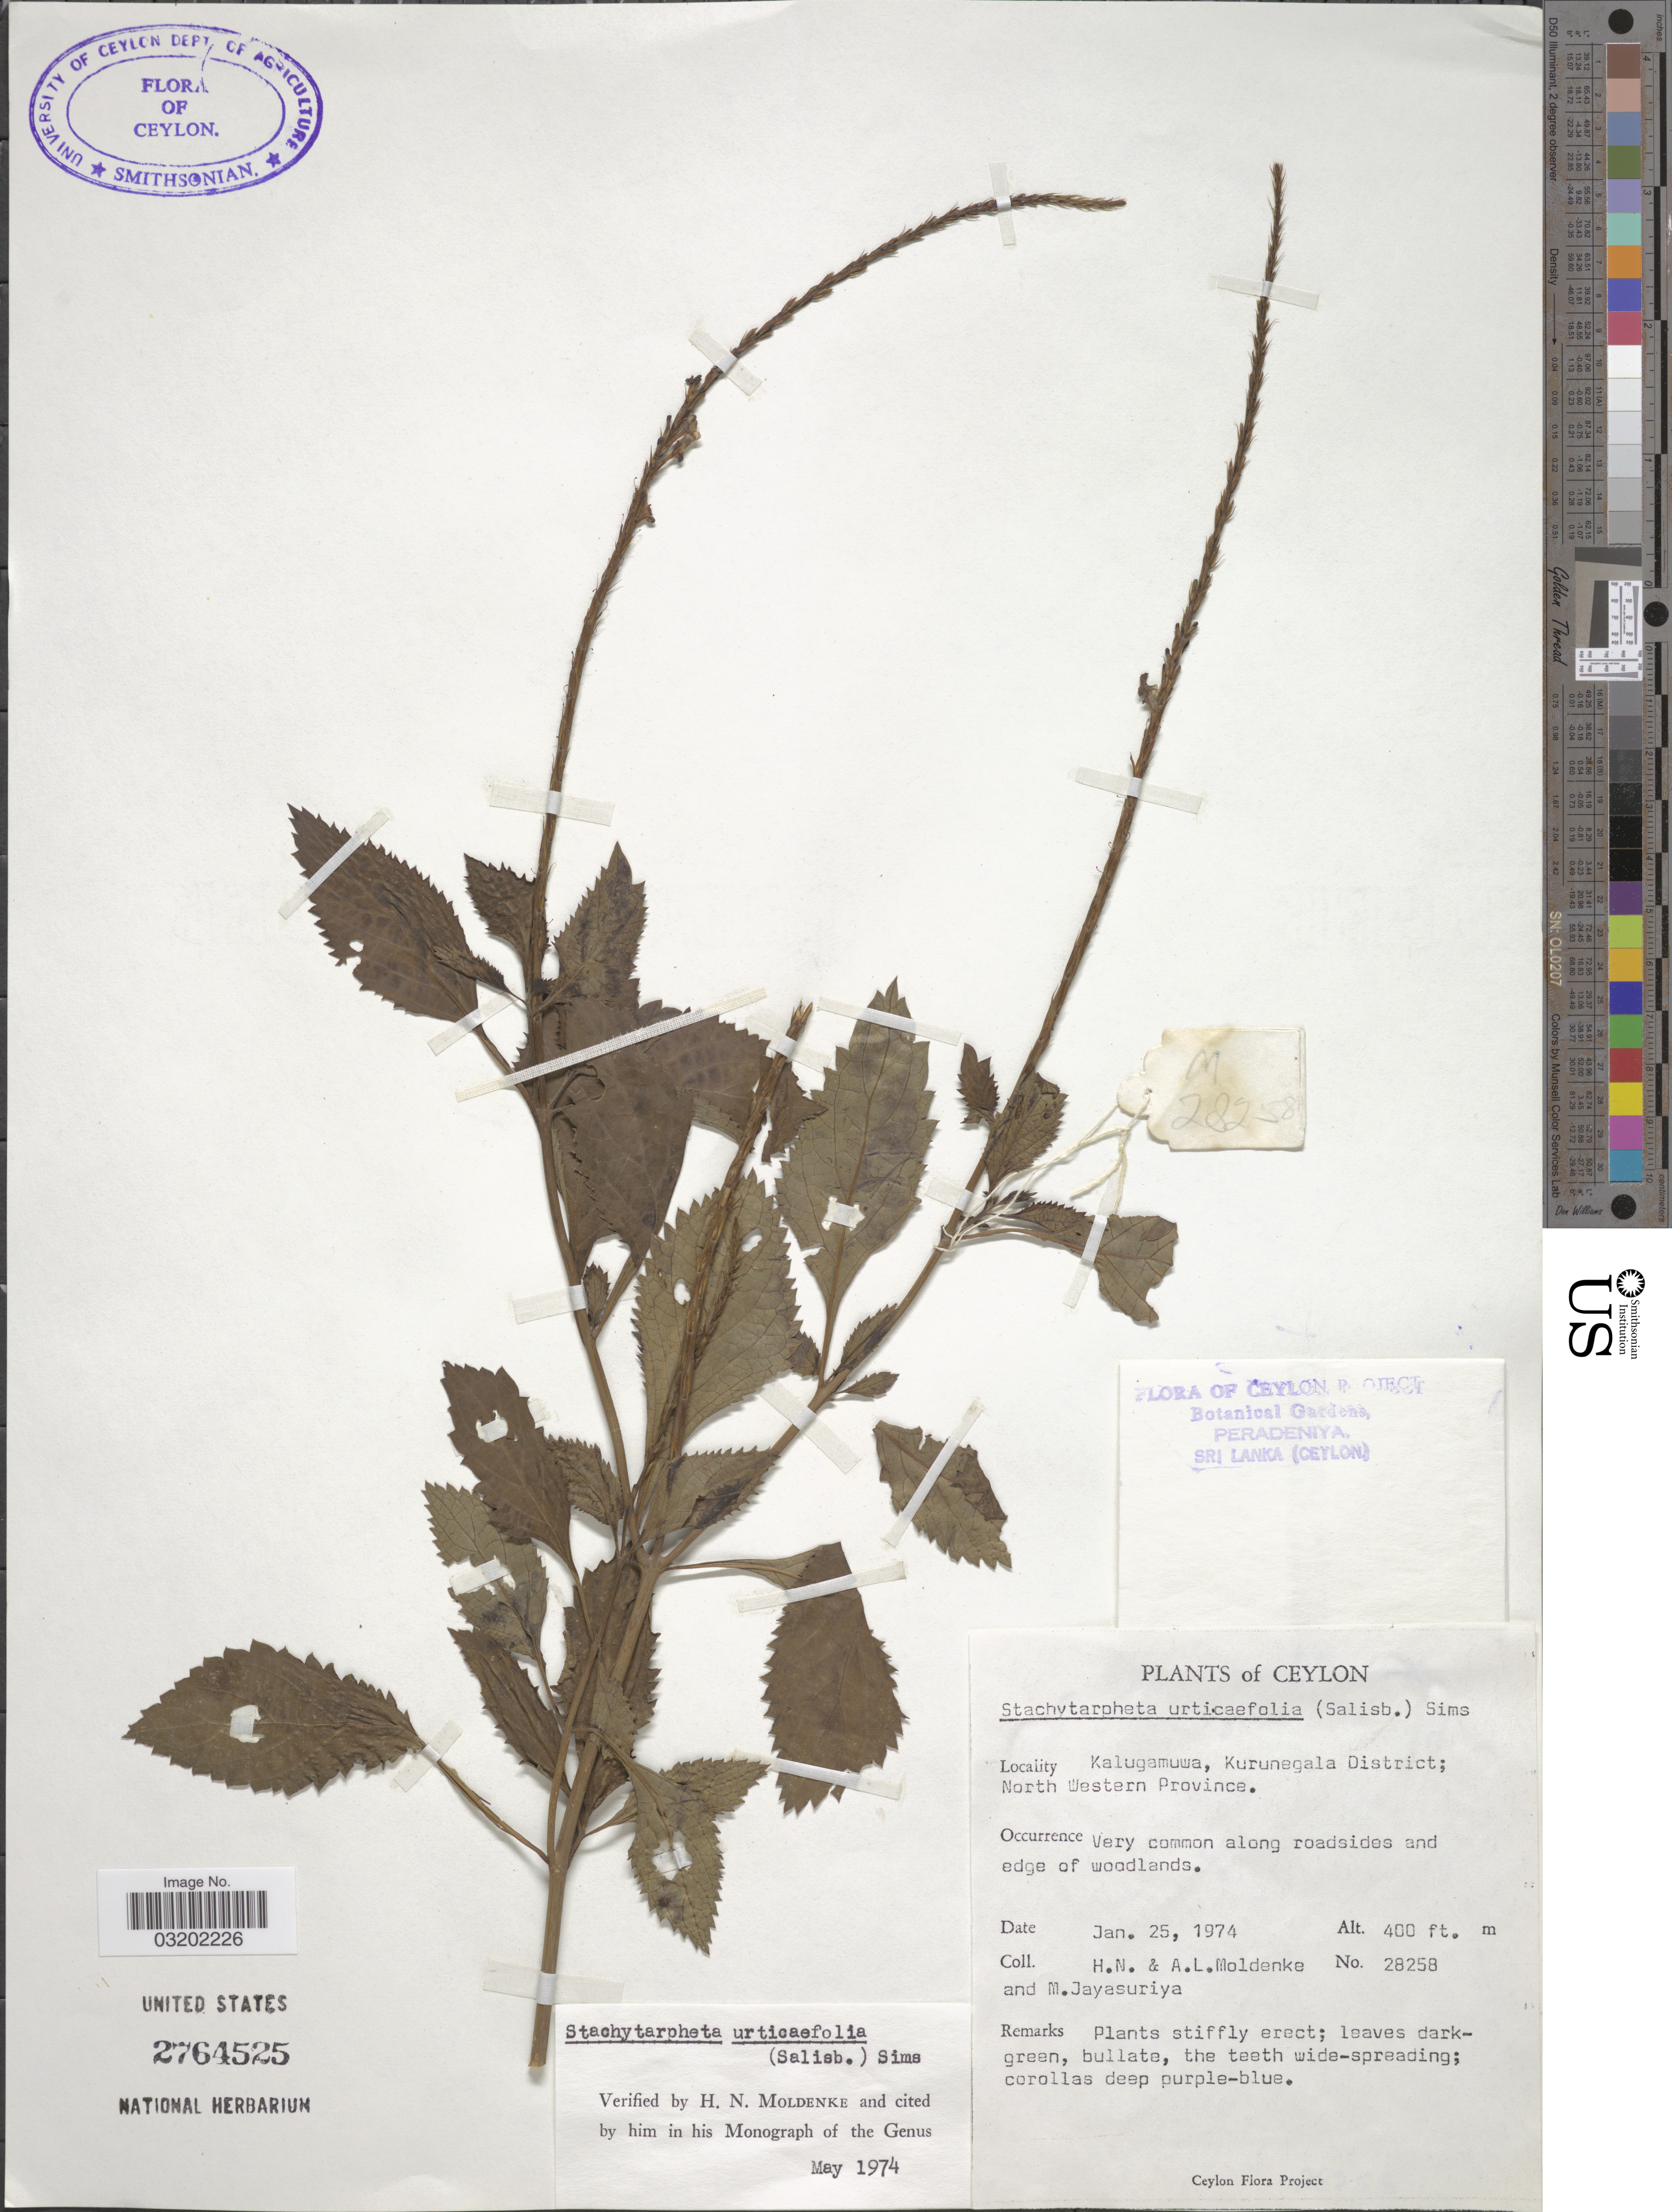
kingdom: Plantae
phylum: Tracheophyta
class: Magnoliopsida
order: Lamiales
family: Verbenaceae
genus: Stachytarpheta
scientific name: Stachytarpheta urticifolia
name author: Sims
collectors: H. N. Moldenke, A. L. Moldenke & M. Jayasuriya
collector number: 28258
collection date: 1974-01-25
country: Sri Lanka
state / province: North Western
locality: Ceylon. Kalugamuwa, Kurunegala District.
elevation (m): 122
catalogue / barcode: US 2764525